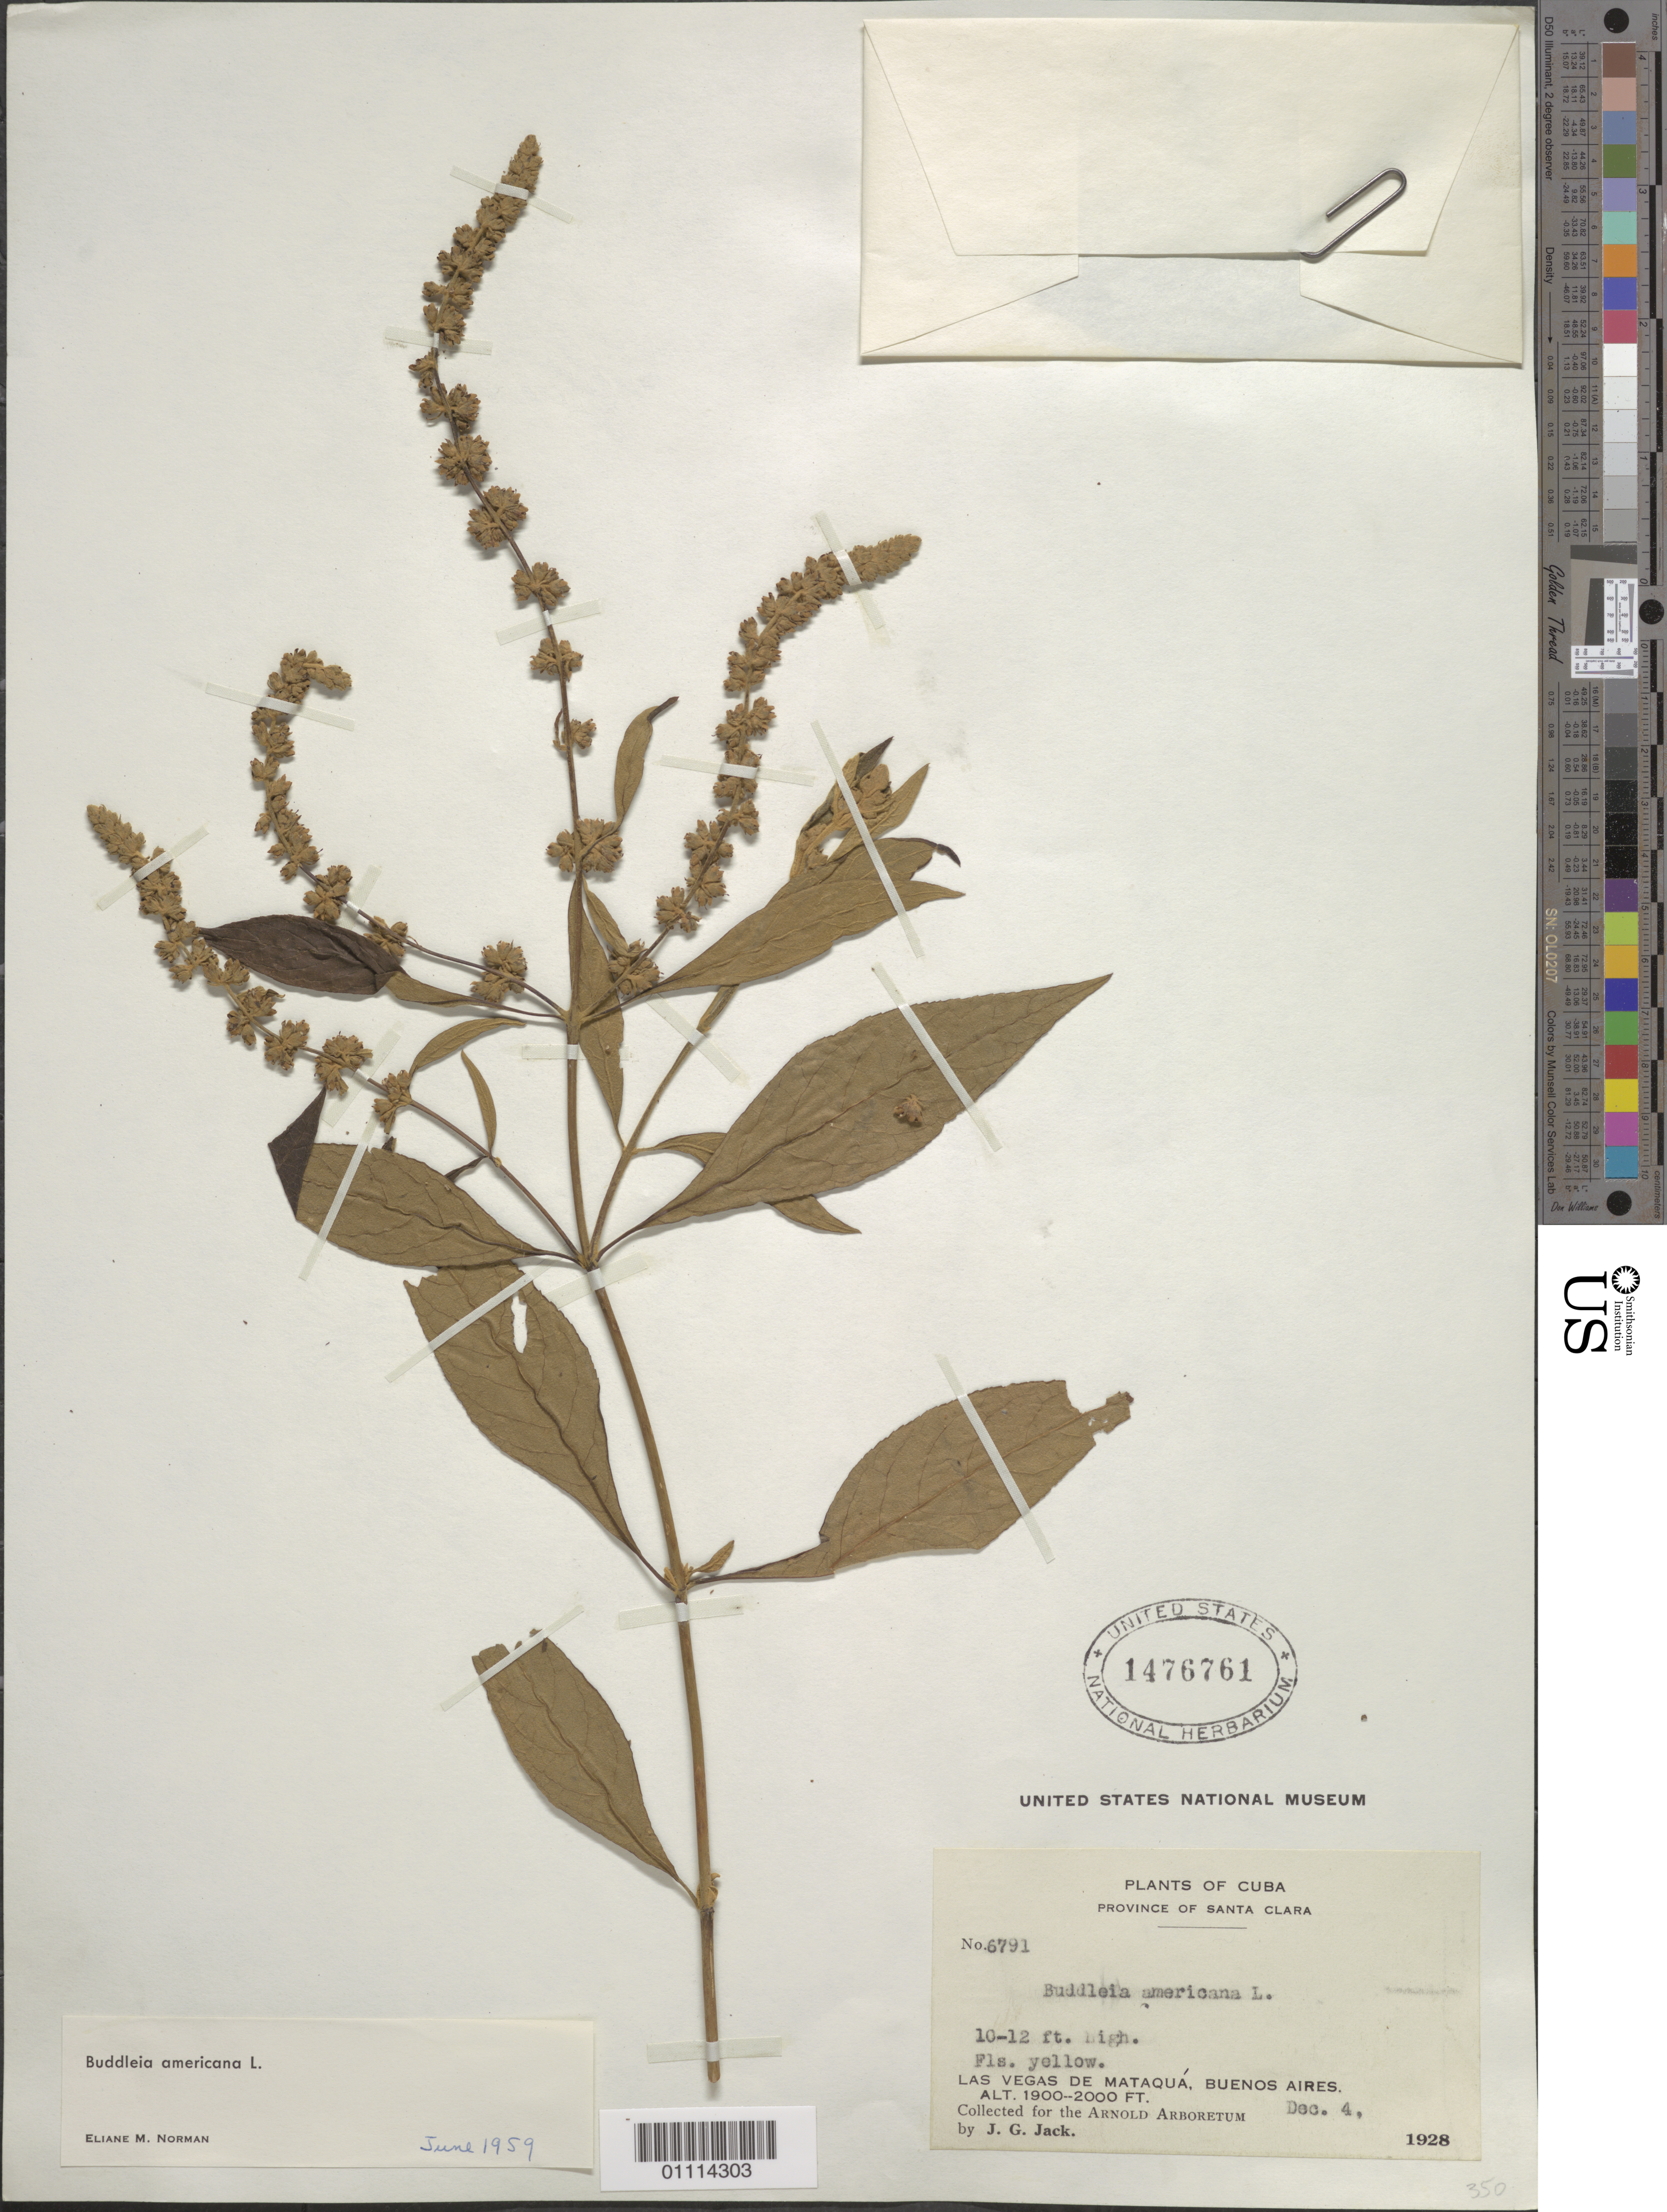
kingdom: Plantae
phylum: Tracheophyta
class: Magnoliopsida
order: Lamiales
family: Scrophulariaceae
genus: Buddleja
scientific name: Buddleja americana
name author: L.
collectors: J. G. Jack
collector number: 6791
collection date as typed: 04 Dec 1928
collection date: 1928-12-04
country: Cuba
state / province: Cienfuegos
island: Cuba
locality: Las Vegas de Mataqua, Buenos Aires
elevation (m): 579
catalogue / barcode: US 1476761